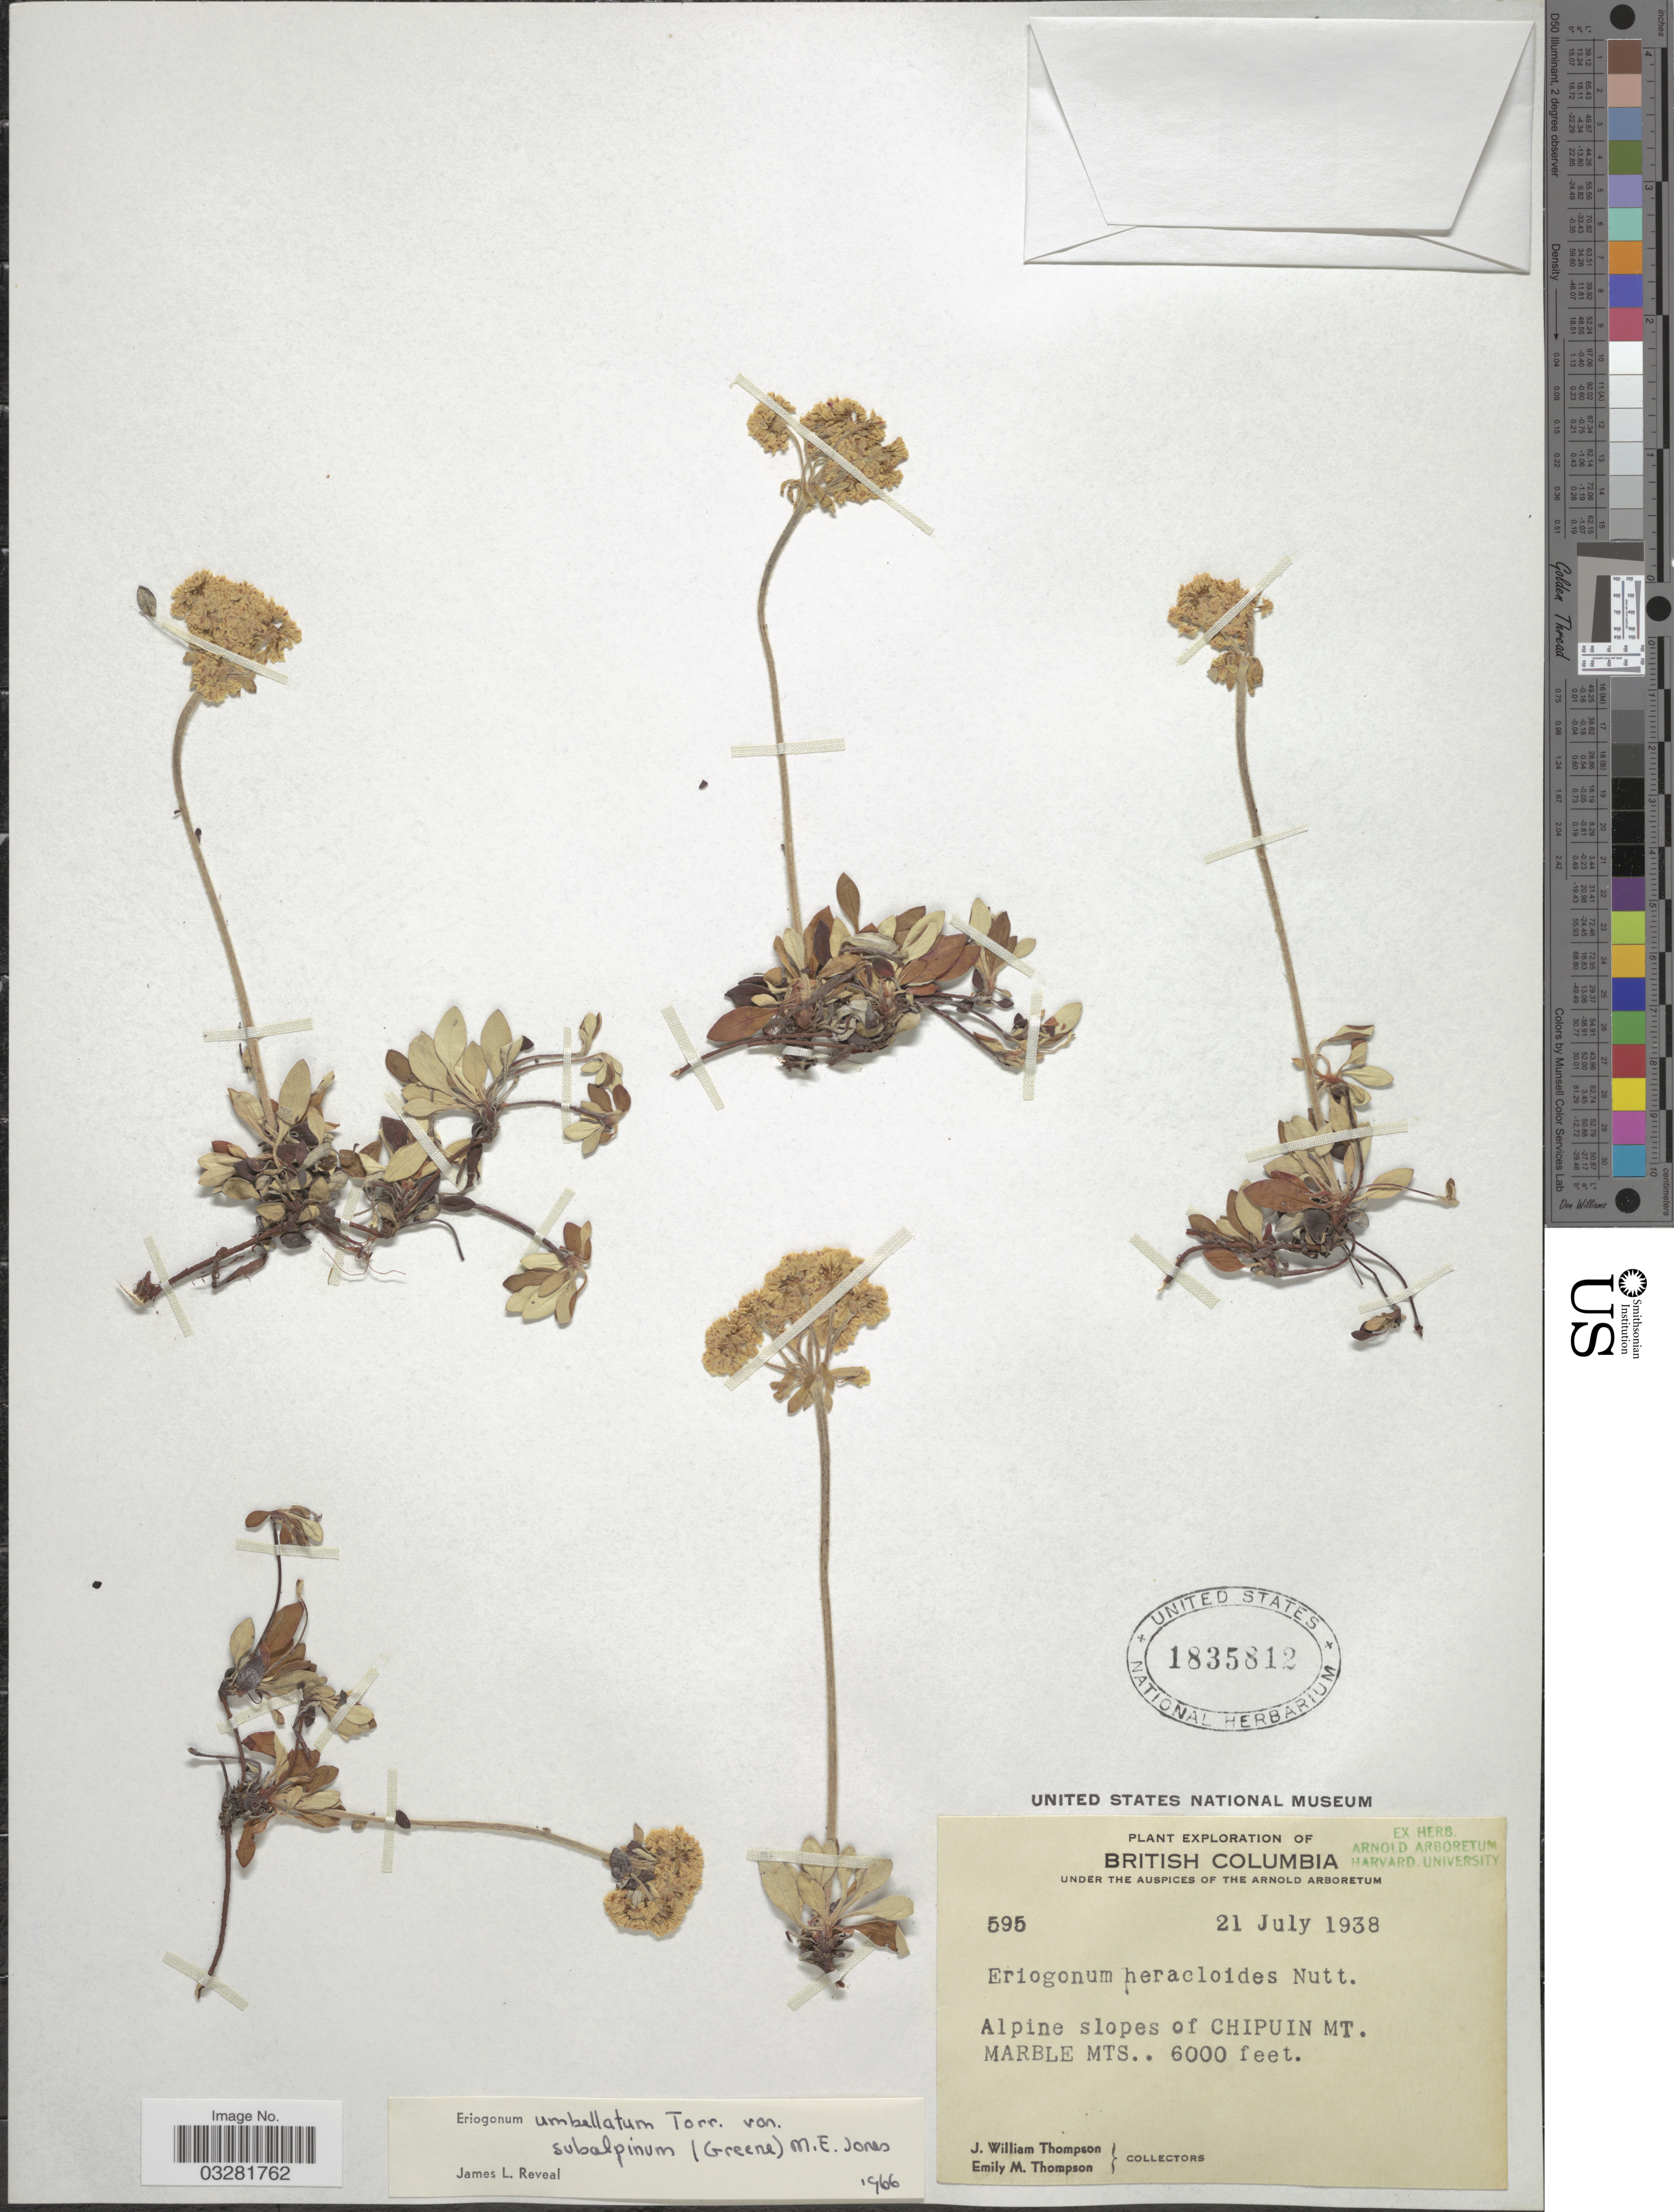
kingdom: Plantae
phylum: Tracheophyta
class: Magnoliopsida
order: Caryophyllales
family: Polygonaceae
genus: Eriogonum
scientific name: Eriogonum umbellatum var. subalpinum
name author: M.E. Jones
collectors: J. W. Thompson & E. M. Thompson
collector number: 595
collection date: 1938-07-21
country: Canada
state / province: British Columbia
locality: Alpine slopes of Chipuin Mt. Marble Mts.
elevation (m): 1829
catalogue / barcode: US 1835812